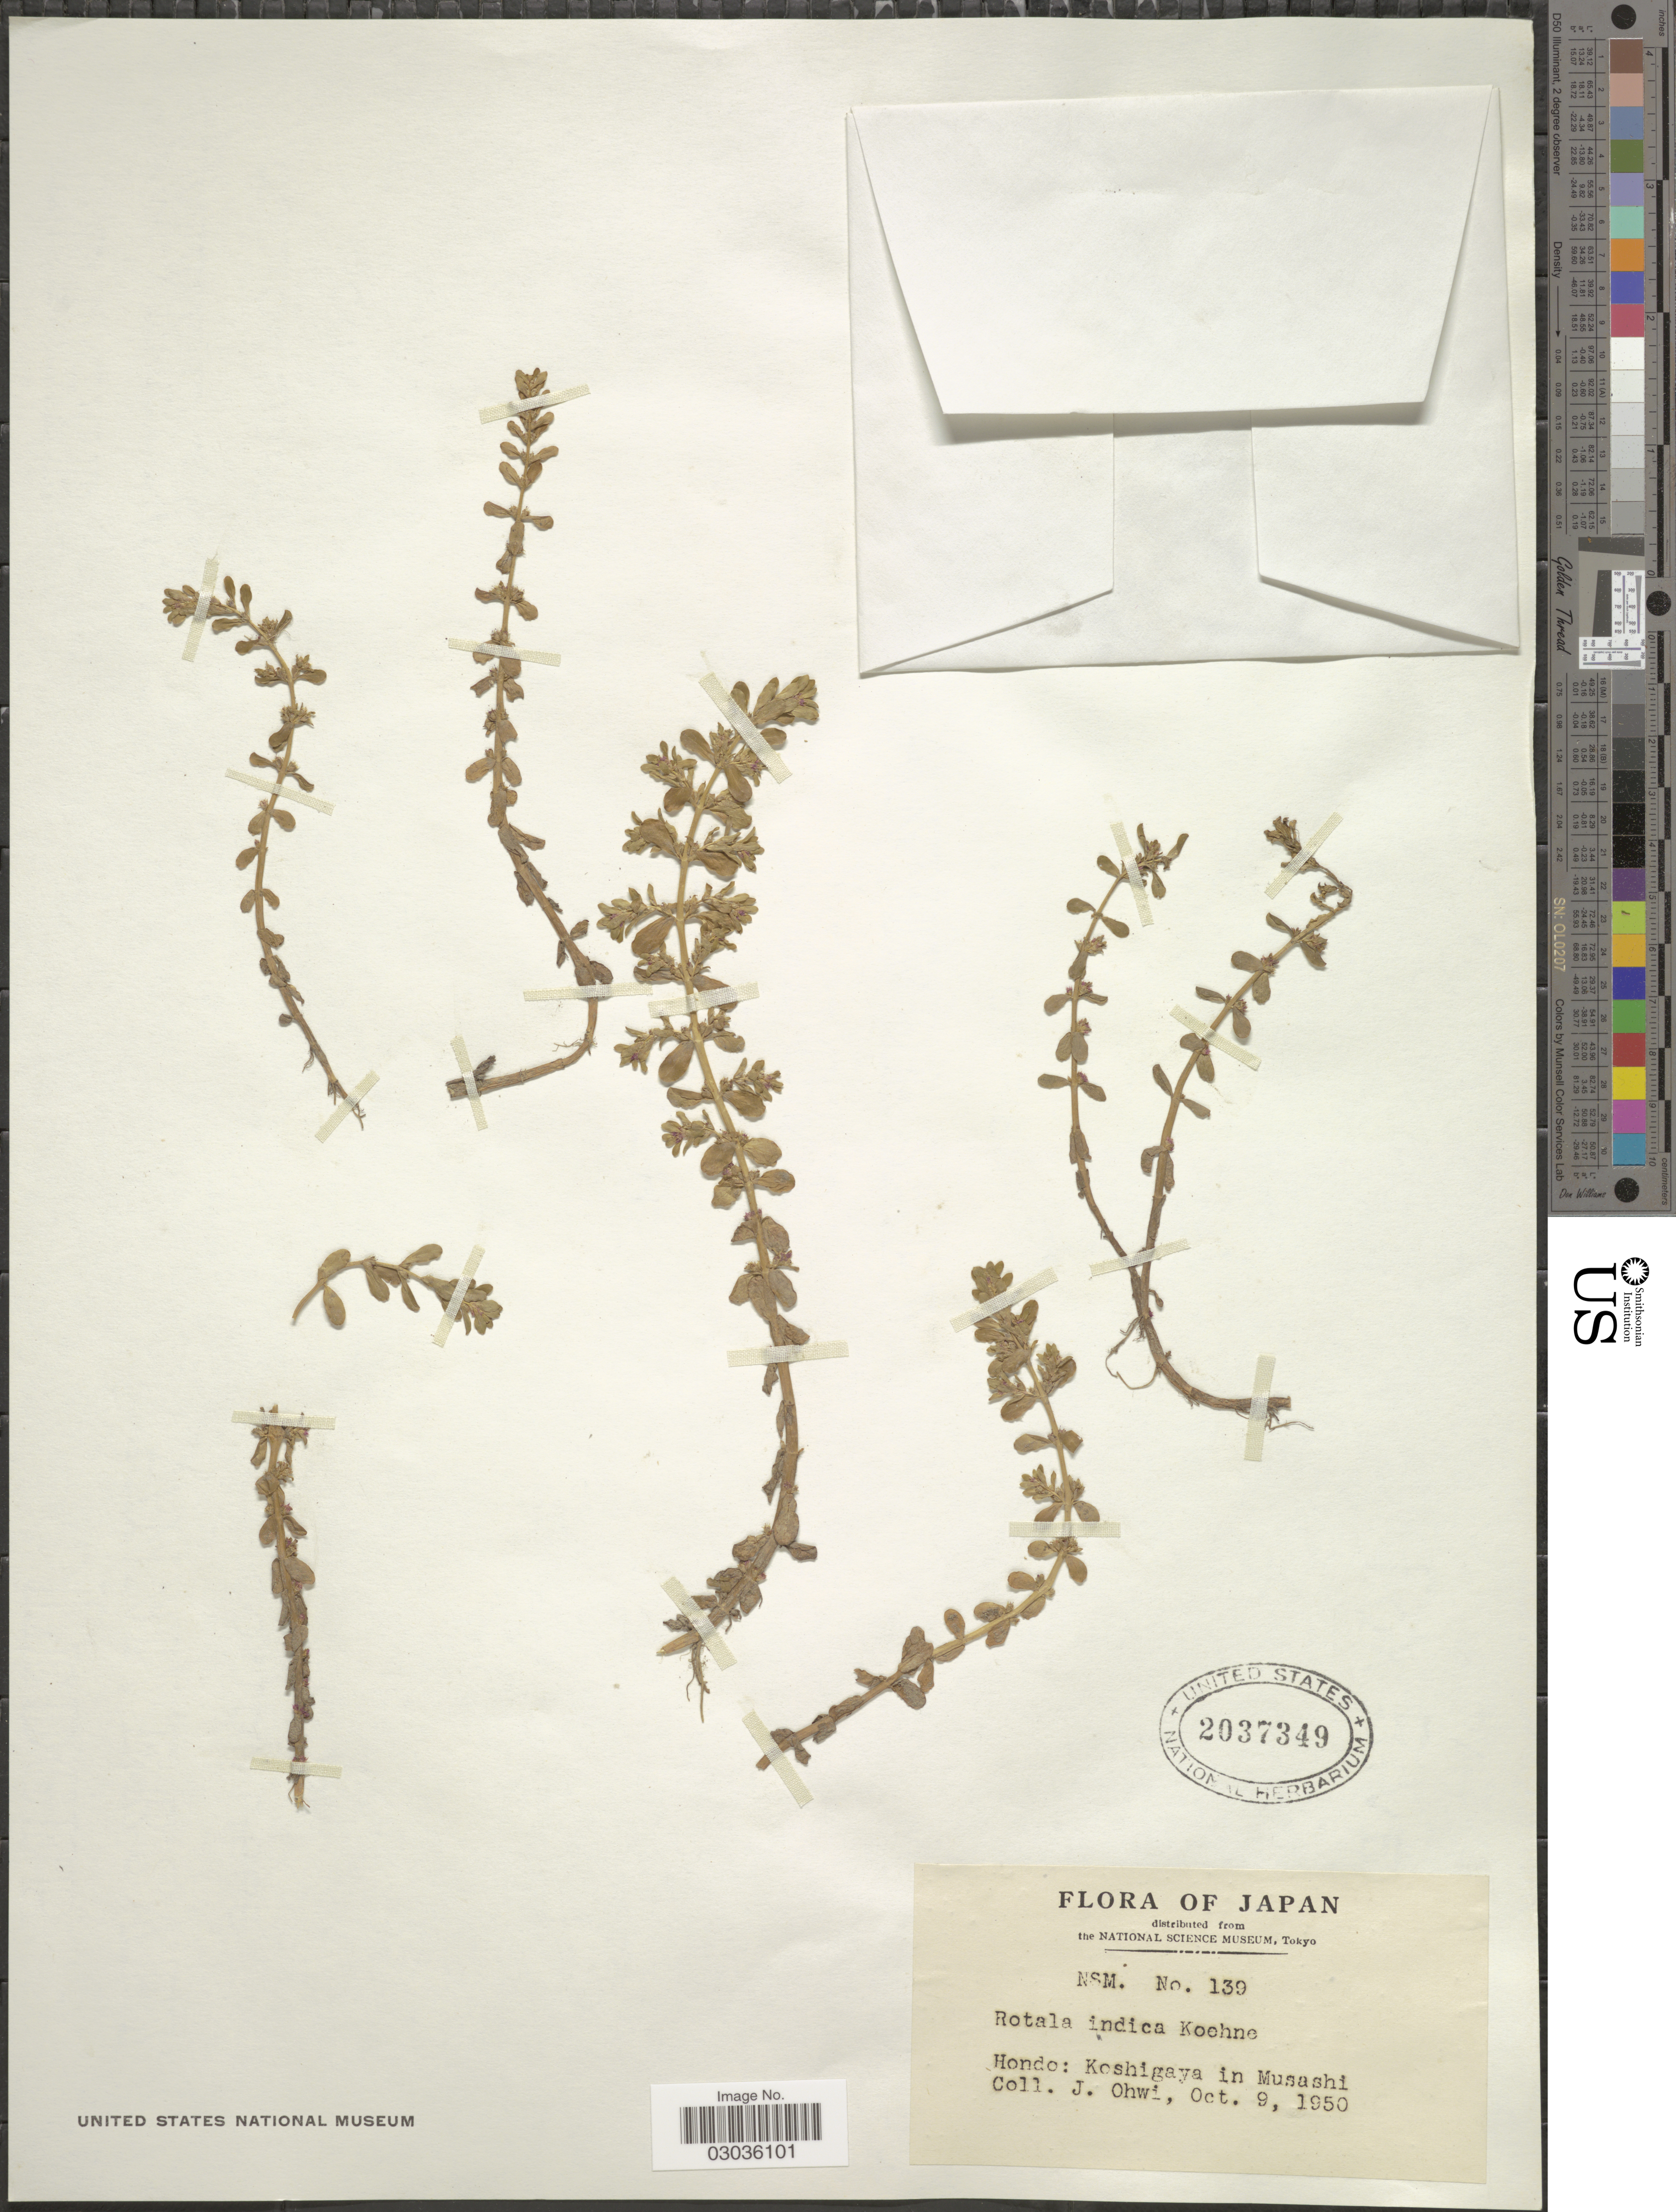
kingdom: Plantae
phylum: Tracheophyta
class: Magnoliopsida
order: Myrtales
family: Lythraceae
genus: Rotala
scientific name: Rotala indica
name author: (L.) Koehne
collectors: J. Ohwi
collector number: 139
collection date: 1950-10-09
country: Japan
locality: Hondo: Koshigaya in Musashi.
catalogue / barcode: US 2037349